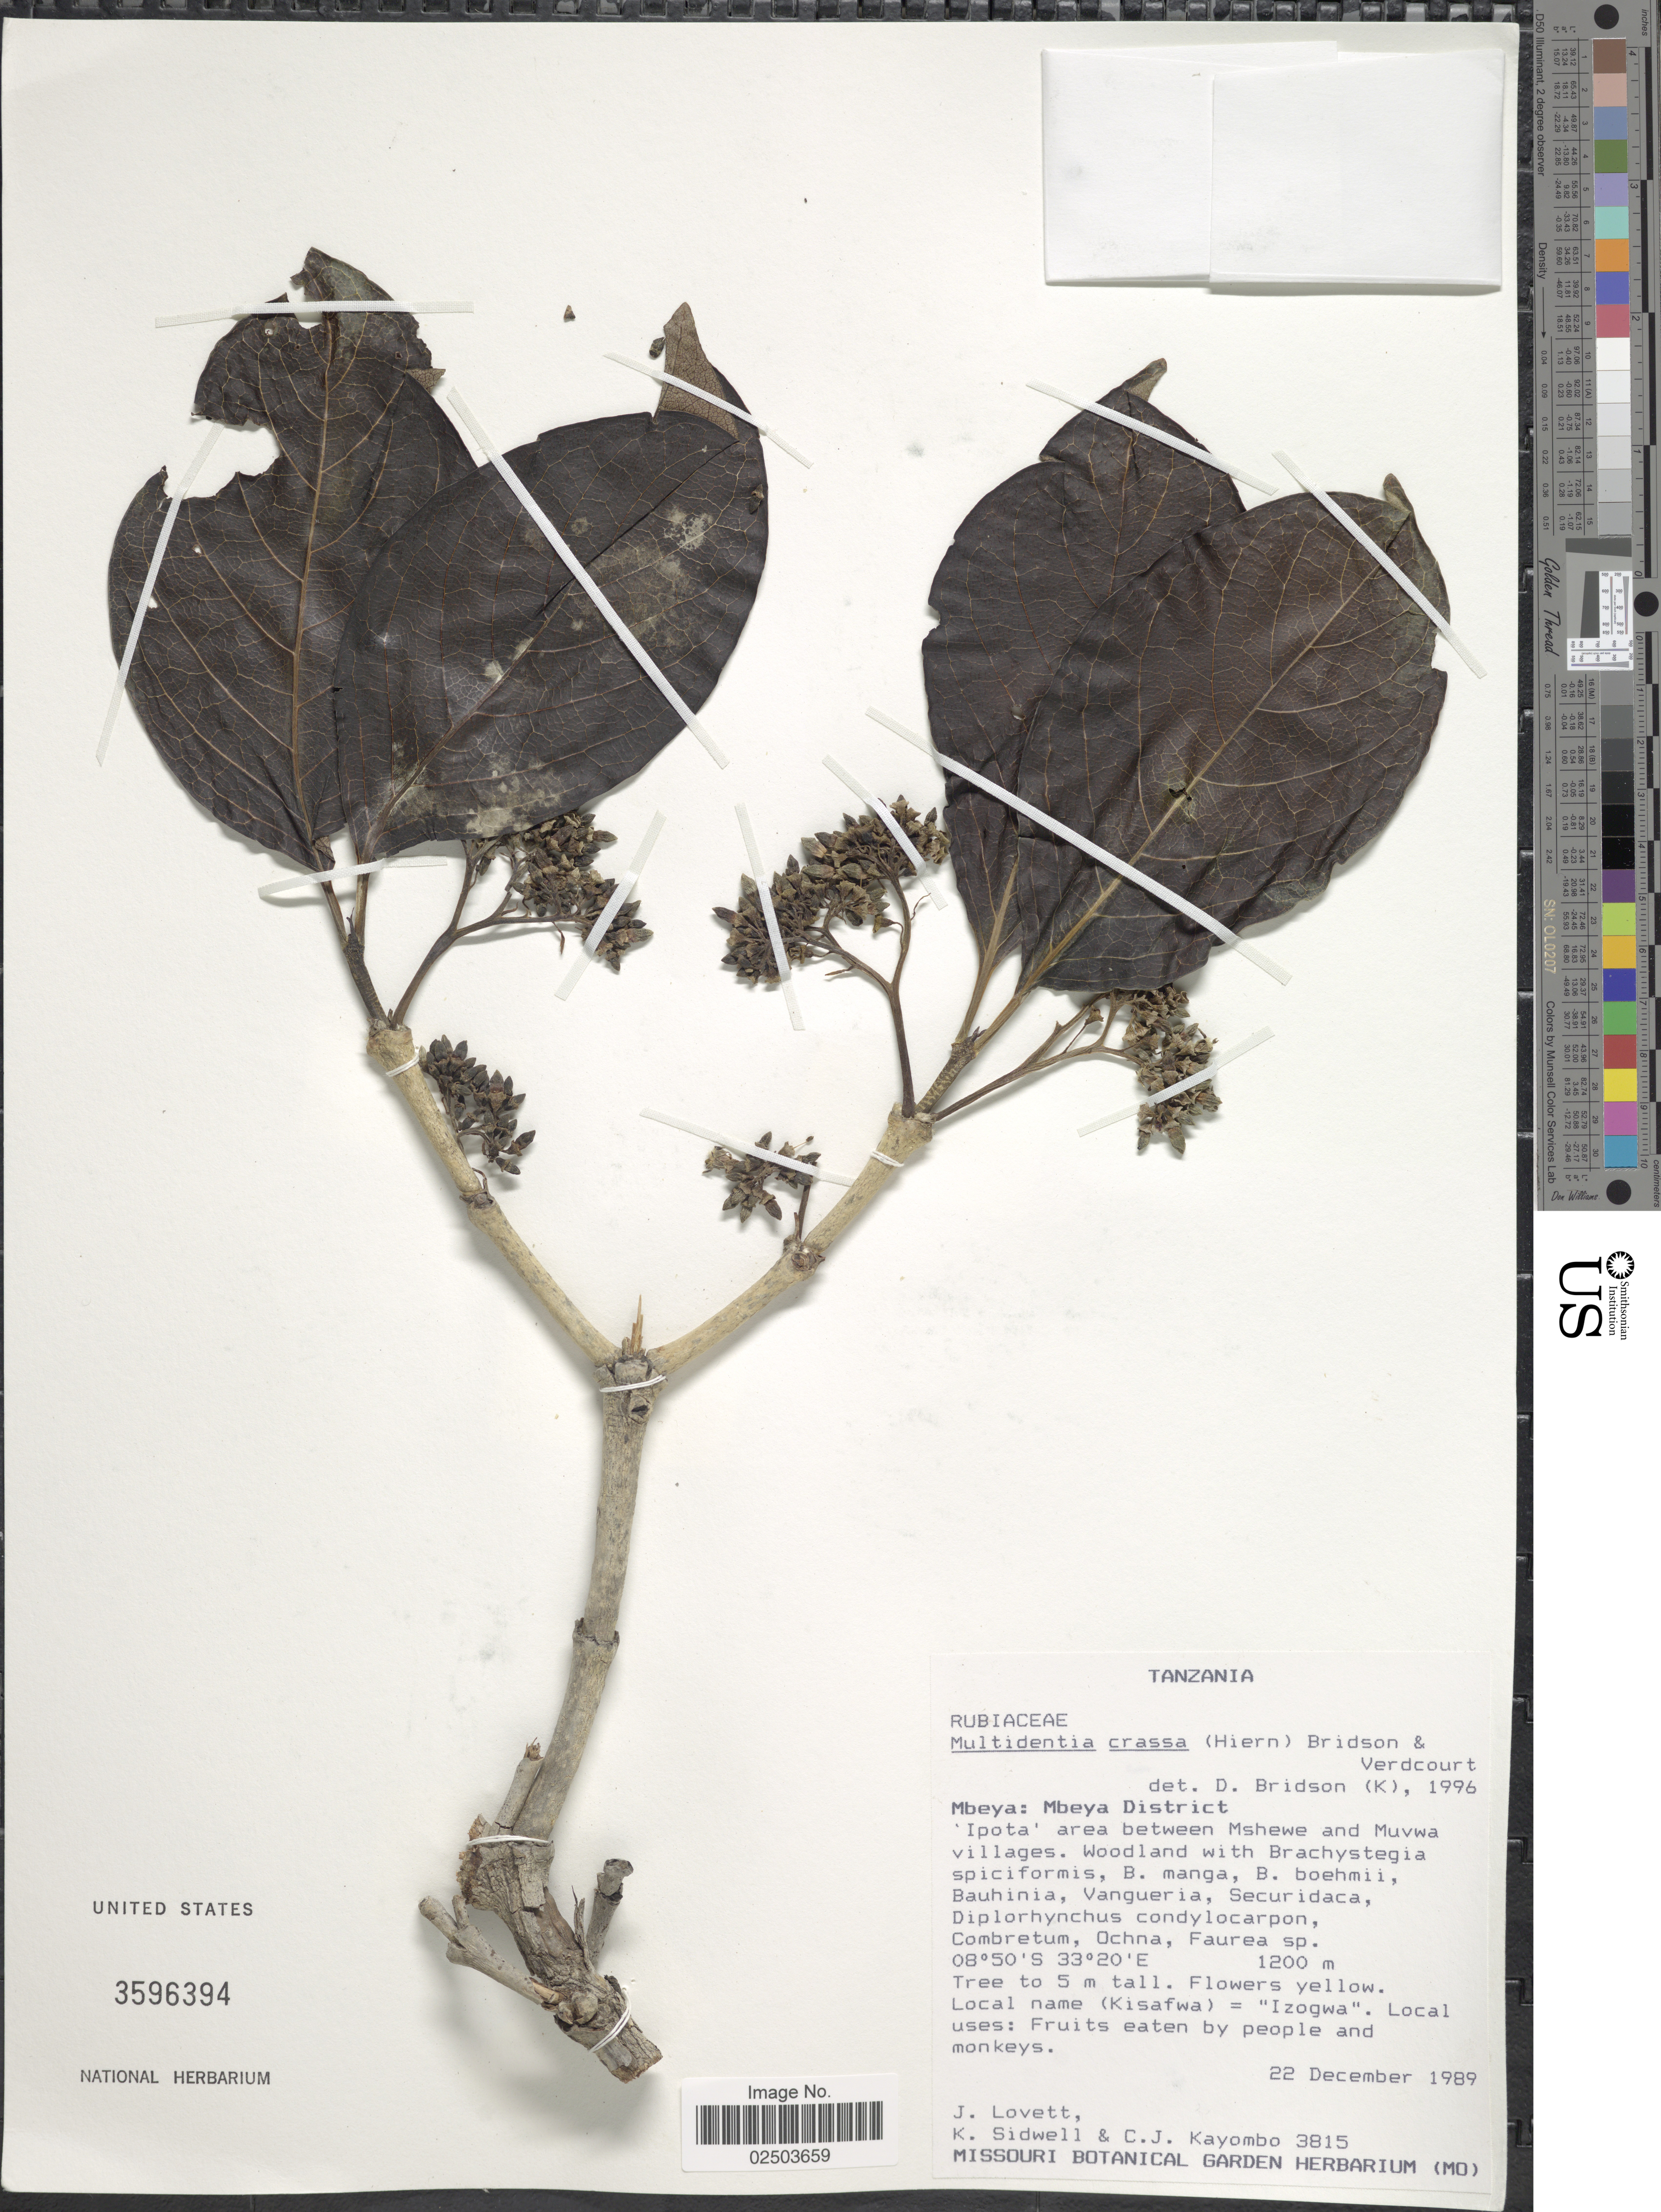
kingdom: Plantae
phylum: Tracheophyta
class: Magnoliopsida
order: Gentianales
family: Rubiaceae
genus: Multidentia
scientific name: Multidentia crassa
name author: (Hiern) Bridson & Verdcourt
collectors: J. Lovett, K. Sidwell & C. Kayombo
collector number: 3815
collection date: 1989-12-22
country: Tanzania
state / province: Mbeya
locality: Mbeya District. 'Ipota' area between Mshewe and Muvwa villages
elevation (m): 1200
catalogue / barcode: US 3596394